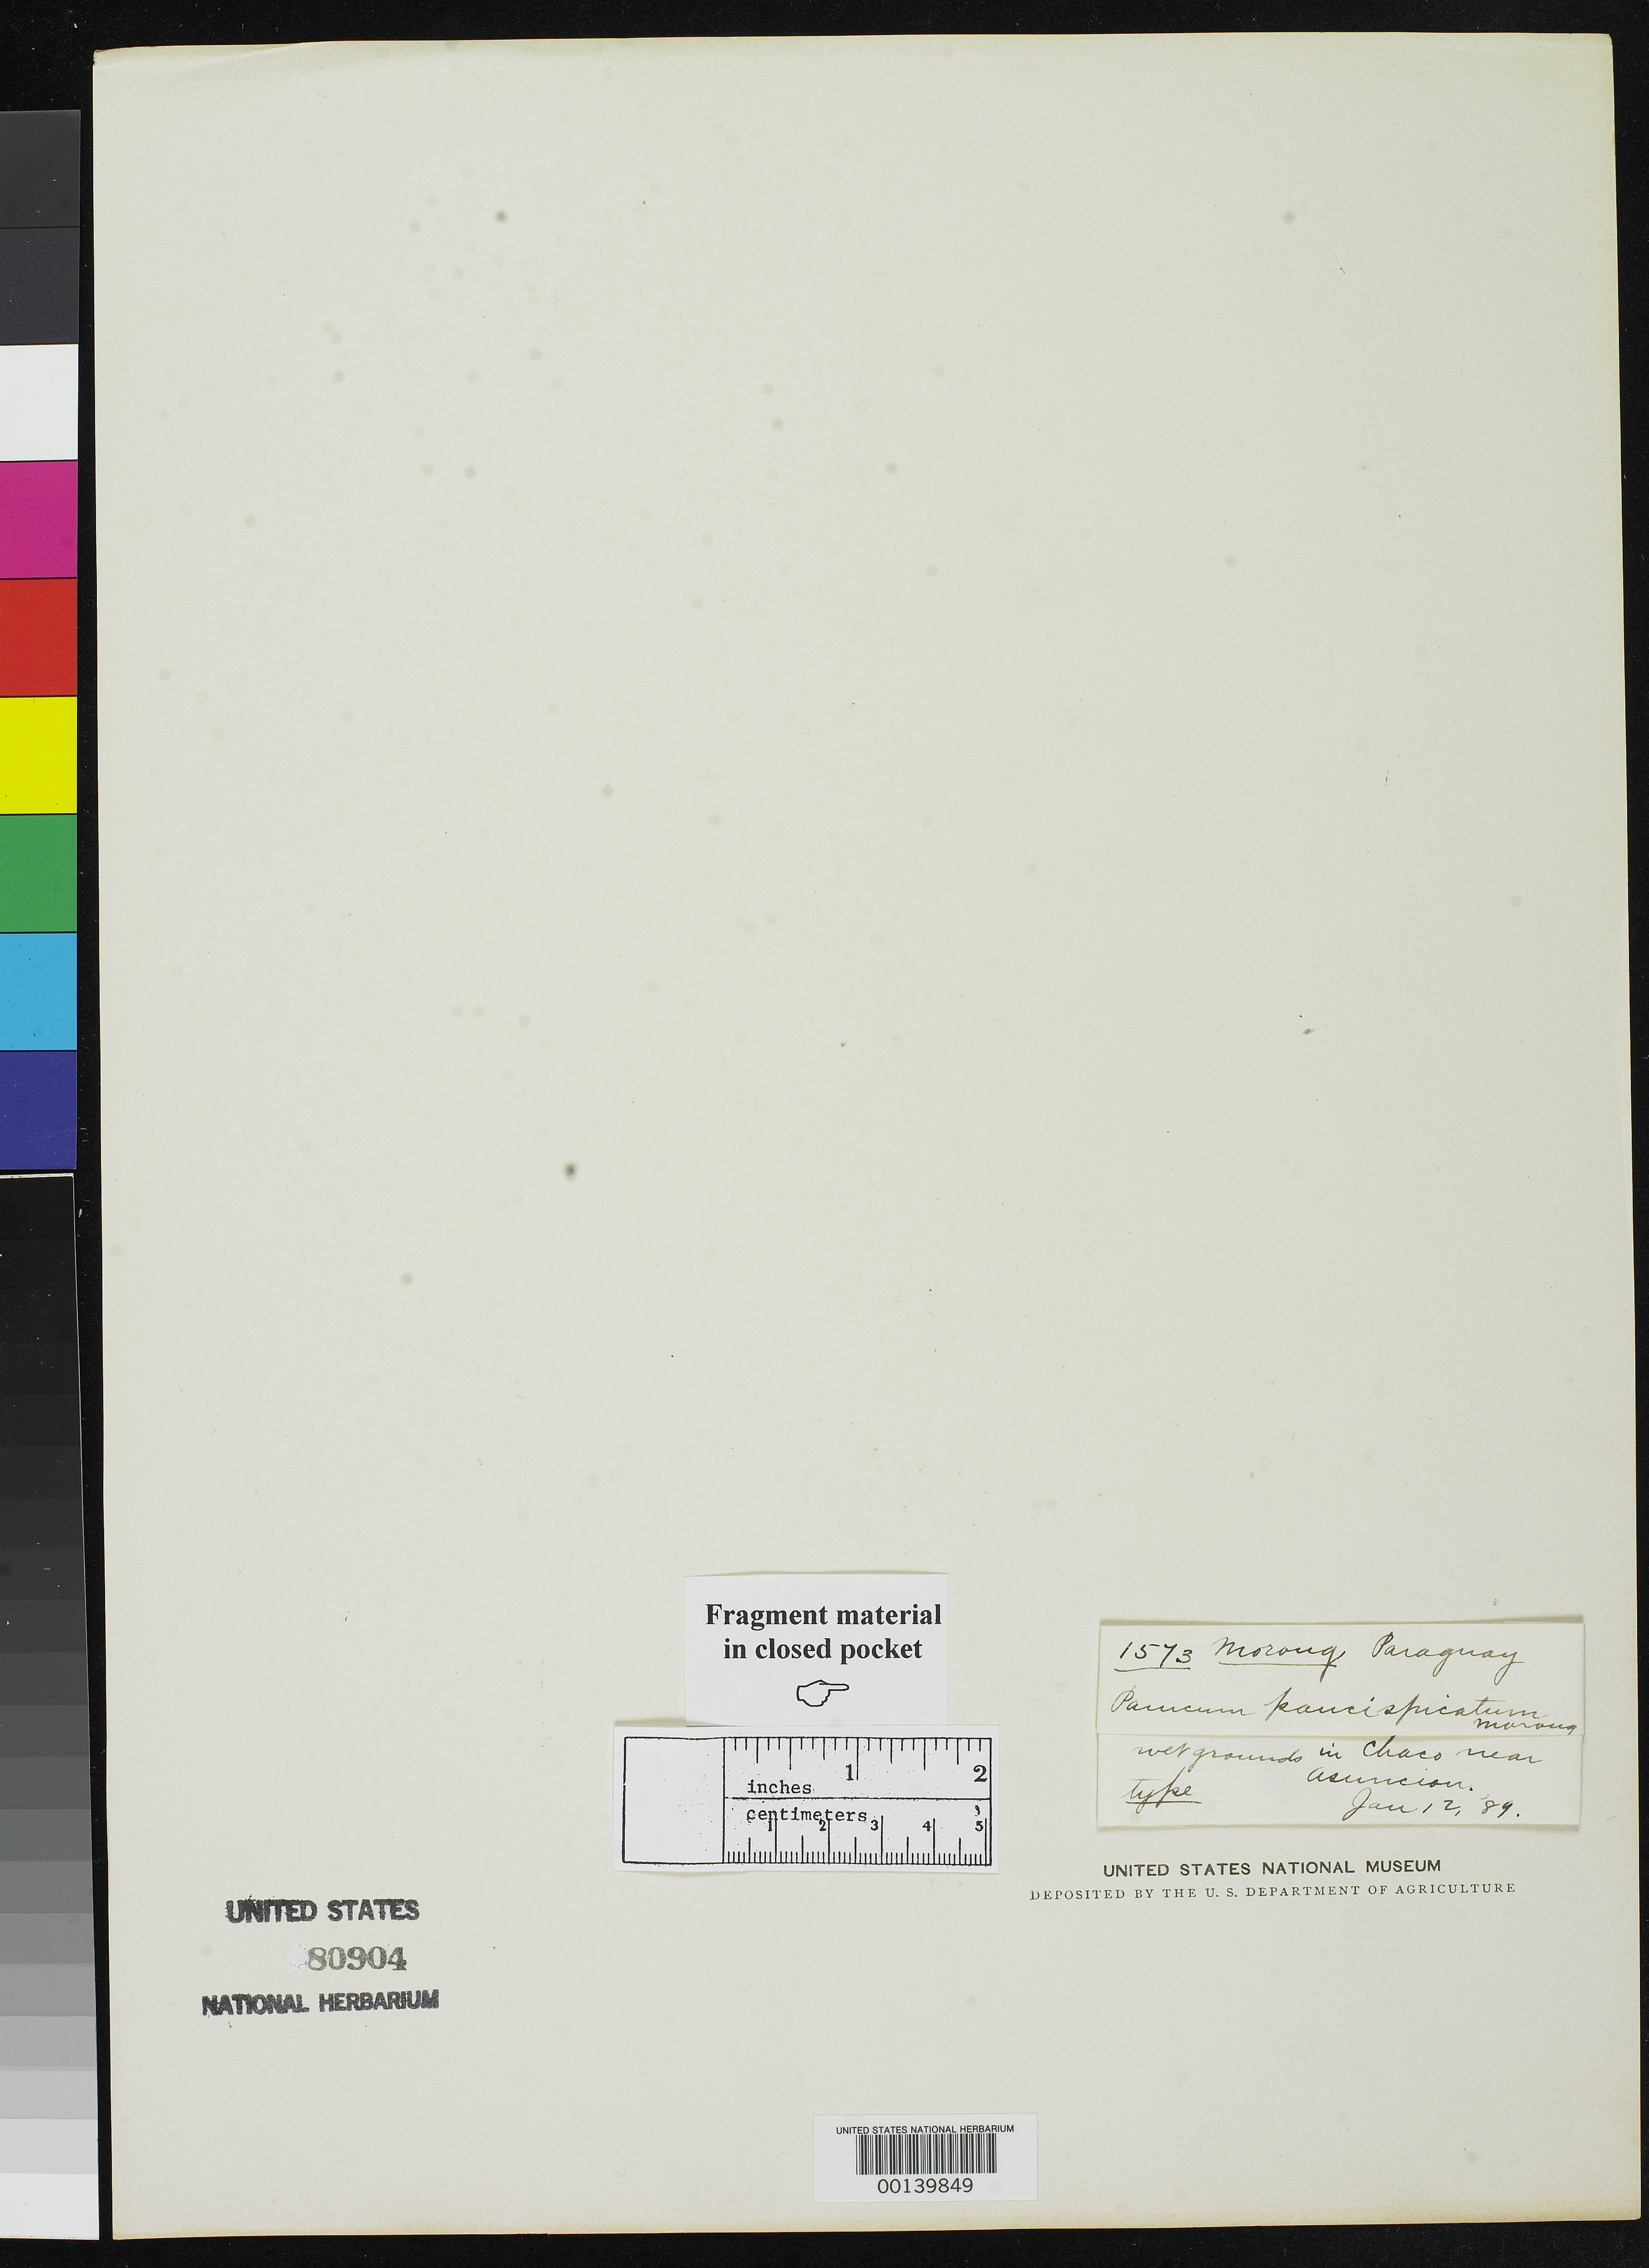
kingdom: Plantae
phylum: Tracheophyta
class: Liliopsida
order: Poales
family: Poaceae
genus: Panicum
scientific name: Panicum paucispicatum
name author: Morong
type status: Type Fragment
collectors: T. Morong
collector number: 1573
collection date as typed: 12 Jan 1889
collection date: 1889-01-12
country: Paraguay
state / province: Central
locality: In Chaco near Asuncion.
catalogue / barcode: US 80904